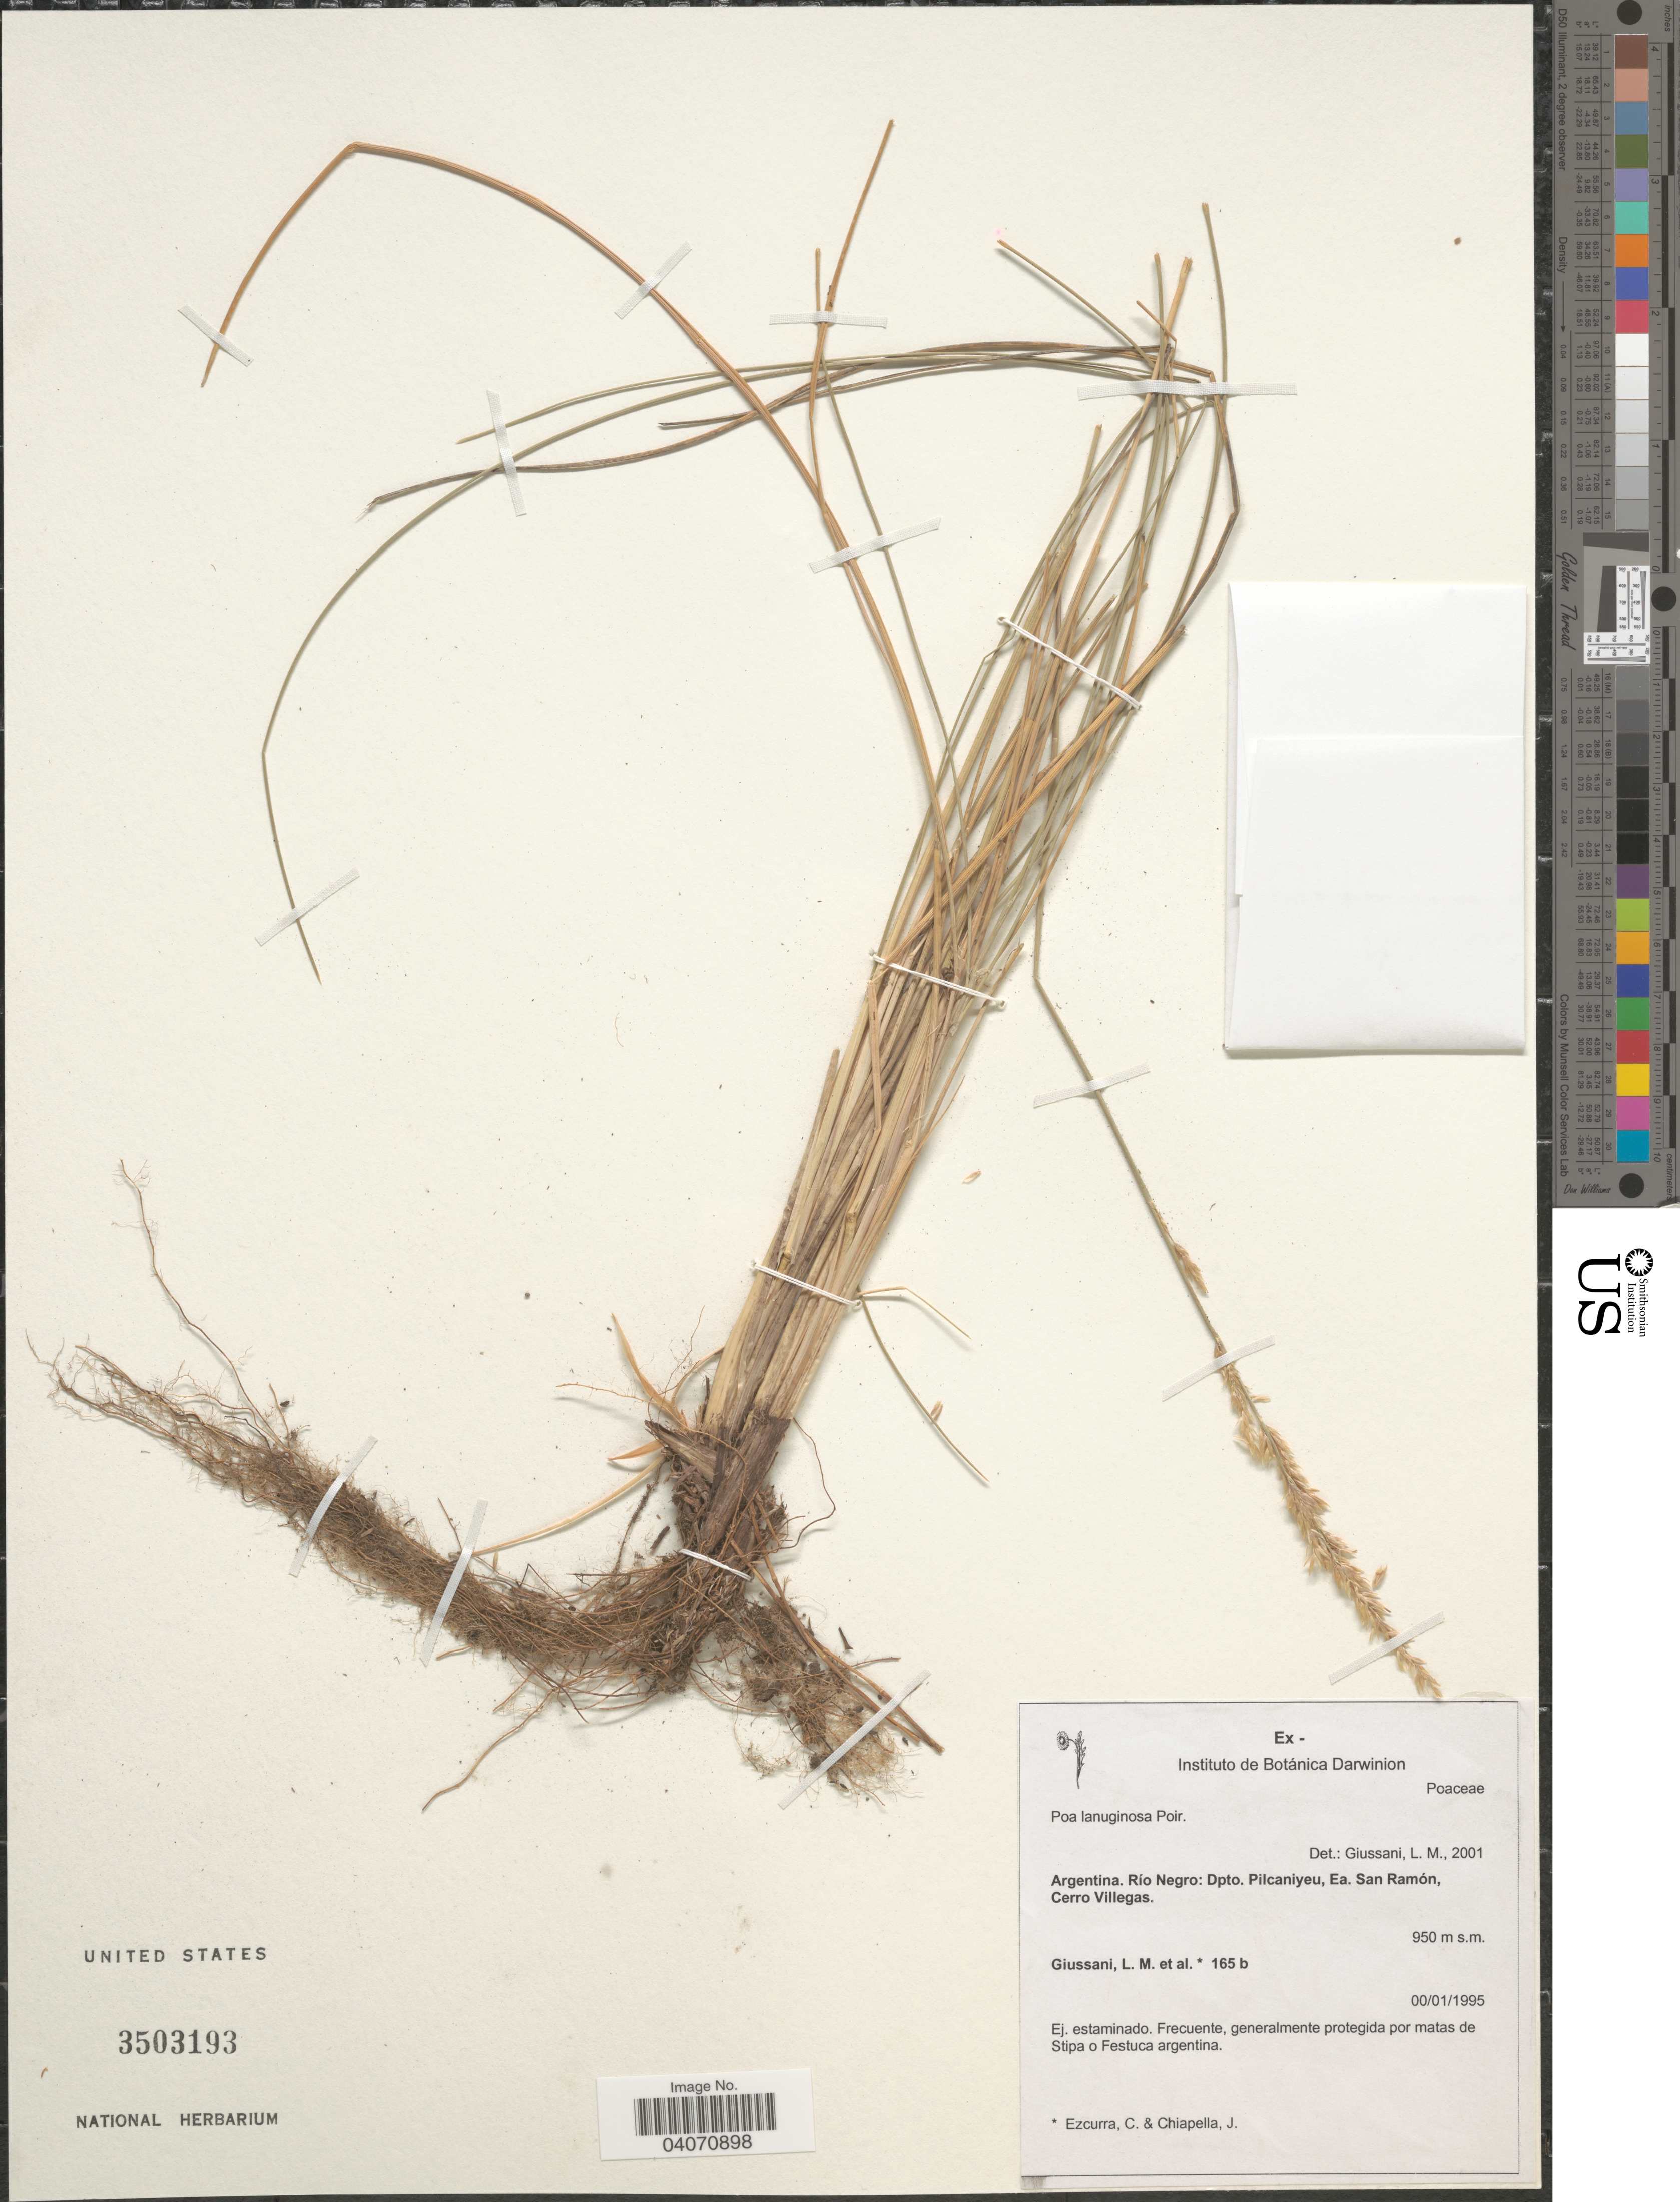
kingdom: Plantae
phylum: Tracheophyta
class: Liliopsida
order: Poales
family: Poaceae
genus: Poa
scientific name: Poa lanuginosa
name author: Poir.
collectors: L. Giussani, C. Ezcurra & J. Chiapella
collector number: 165b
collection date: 1995-01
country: Argentina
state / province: Rio Negro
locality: Dpto. Pilcaniyeu, Ea. San Ramón, Cerro Villegas.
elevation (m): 950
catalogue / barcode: US 3503193